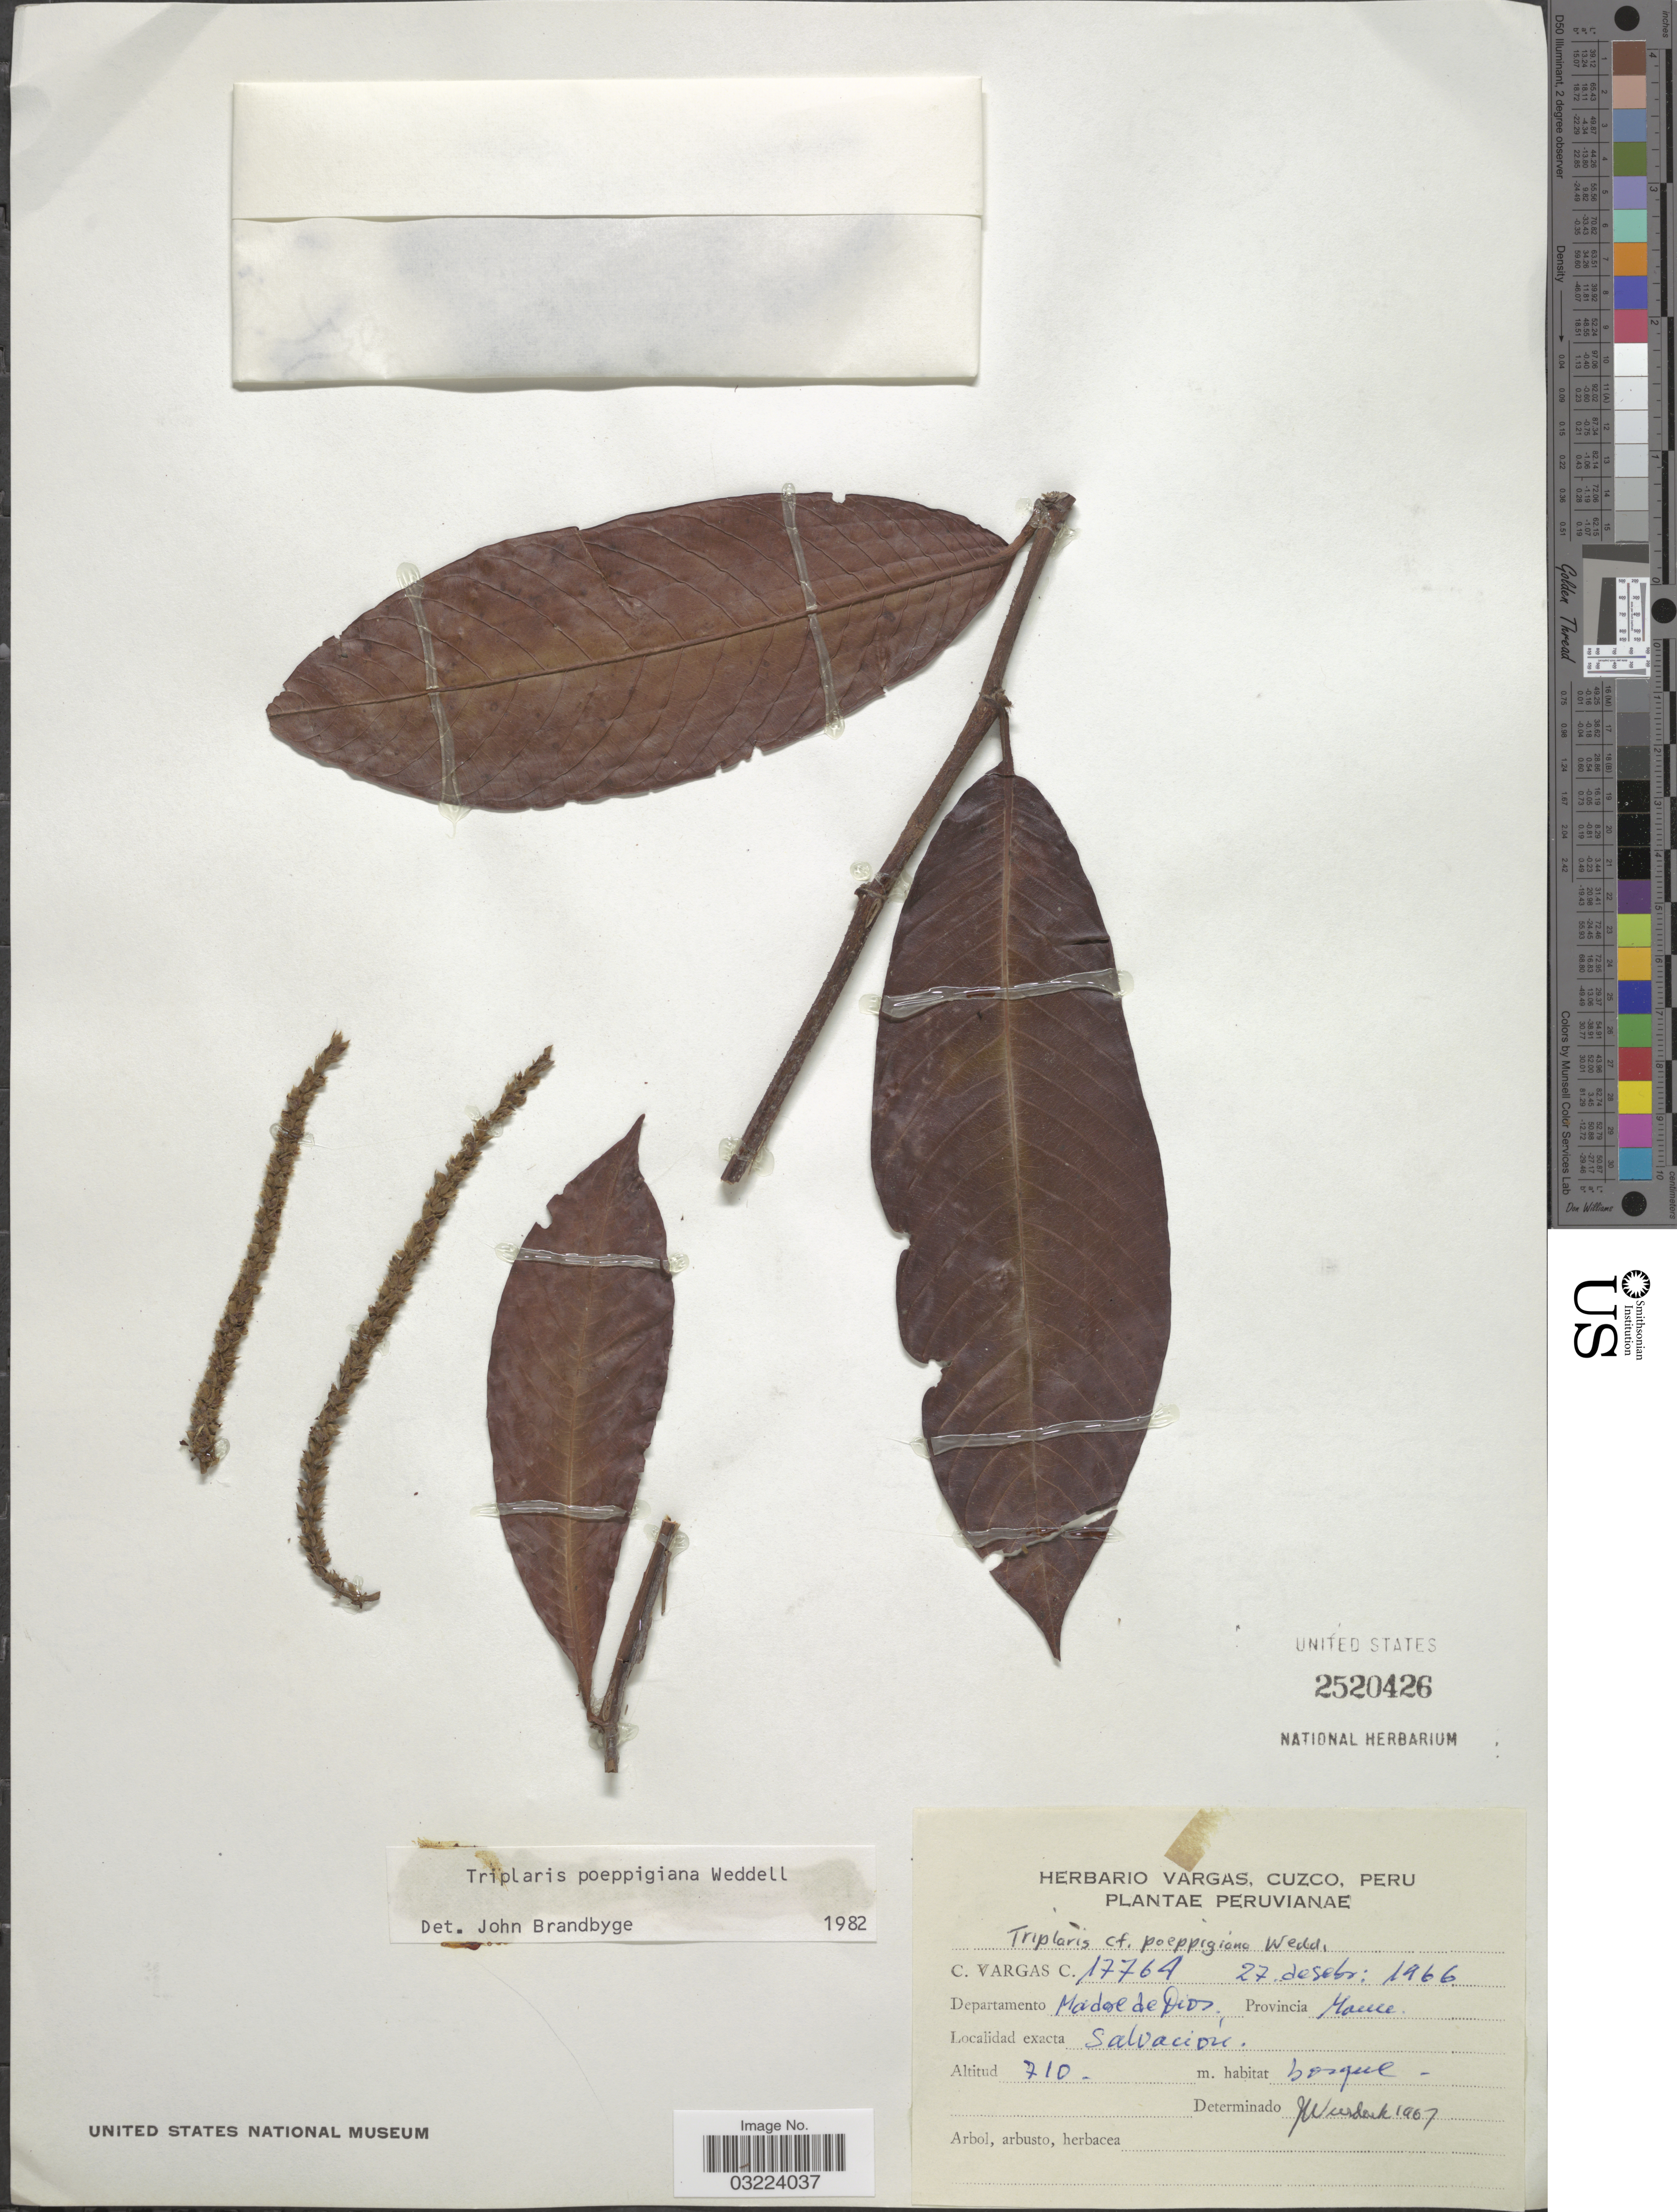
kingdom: Plantae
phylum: Tracheophyta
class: Magnoliopsida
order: Caryophyllales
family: Polygonaceae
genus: Triplaris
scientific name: Triplaris poeppigiana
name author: Wedd.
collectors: C. Vargas Calderón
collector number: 17764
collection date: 1966-12-27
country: Peru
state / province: Madre de Dios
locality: Departamento Madre de Dios, Provincia Manu, Salvación.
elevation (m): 710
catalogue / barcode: US 2520426